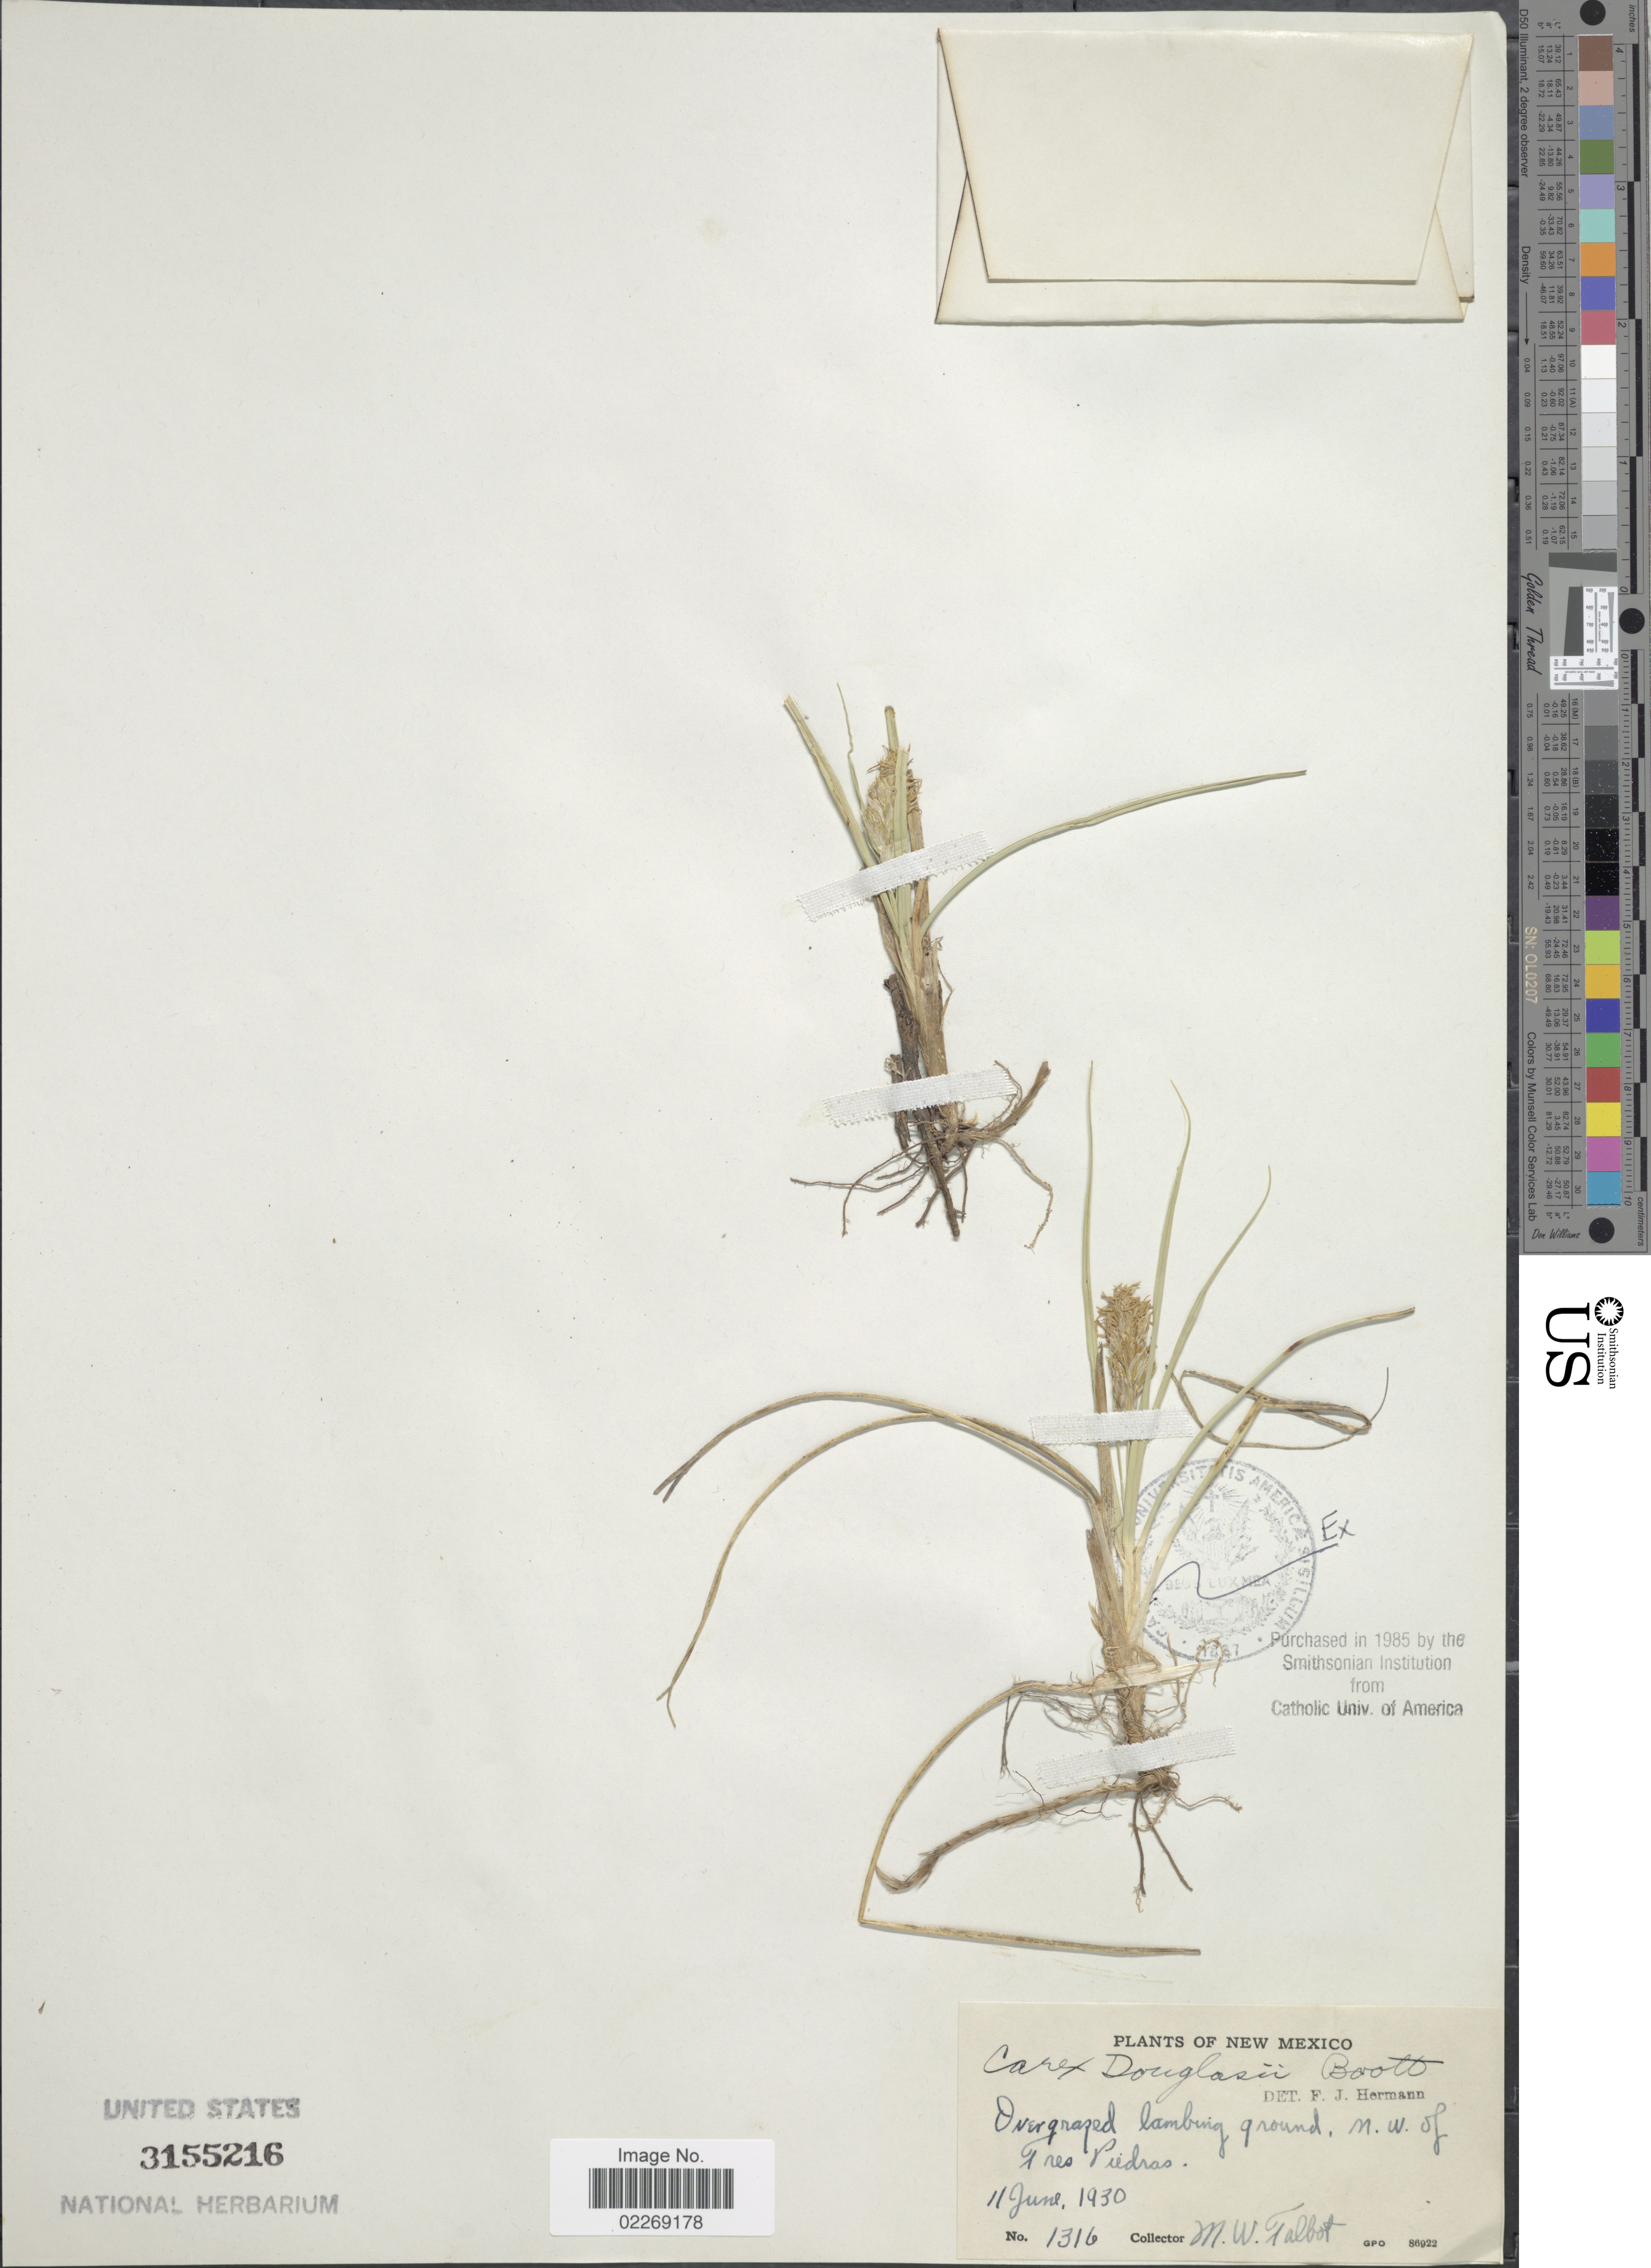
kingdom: Plantae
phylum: Tracheophyta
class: Liliopsida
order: Poales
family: Cyperaceae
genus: Carex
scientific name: Carex douglasii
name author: Boott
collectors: M. Talbot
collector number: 1316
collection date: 1930-06-11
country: United States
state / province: New Mexico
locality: N. W. of Tres Piedras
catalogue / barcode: US 3155216